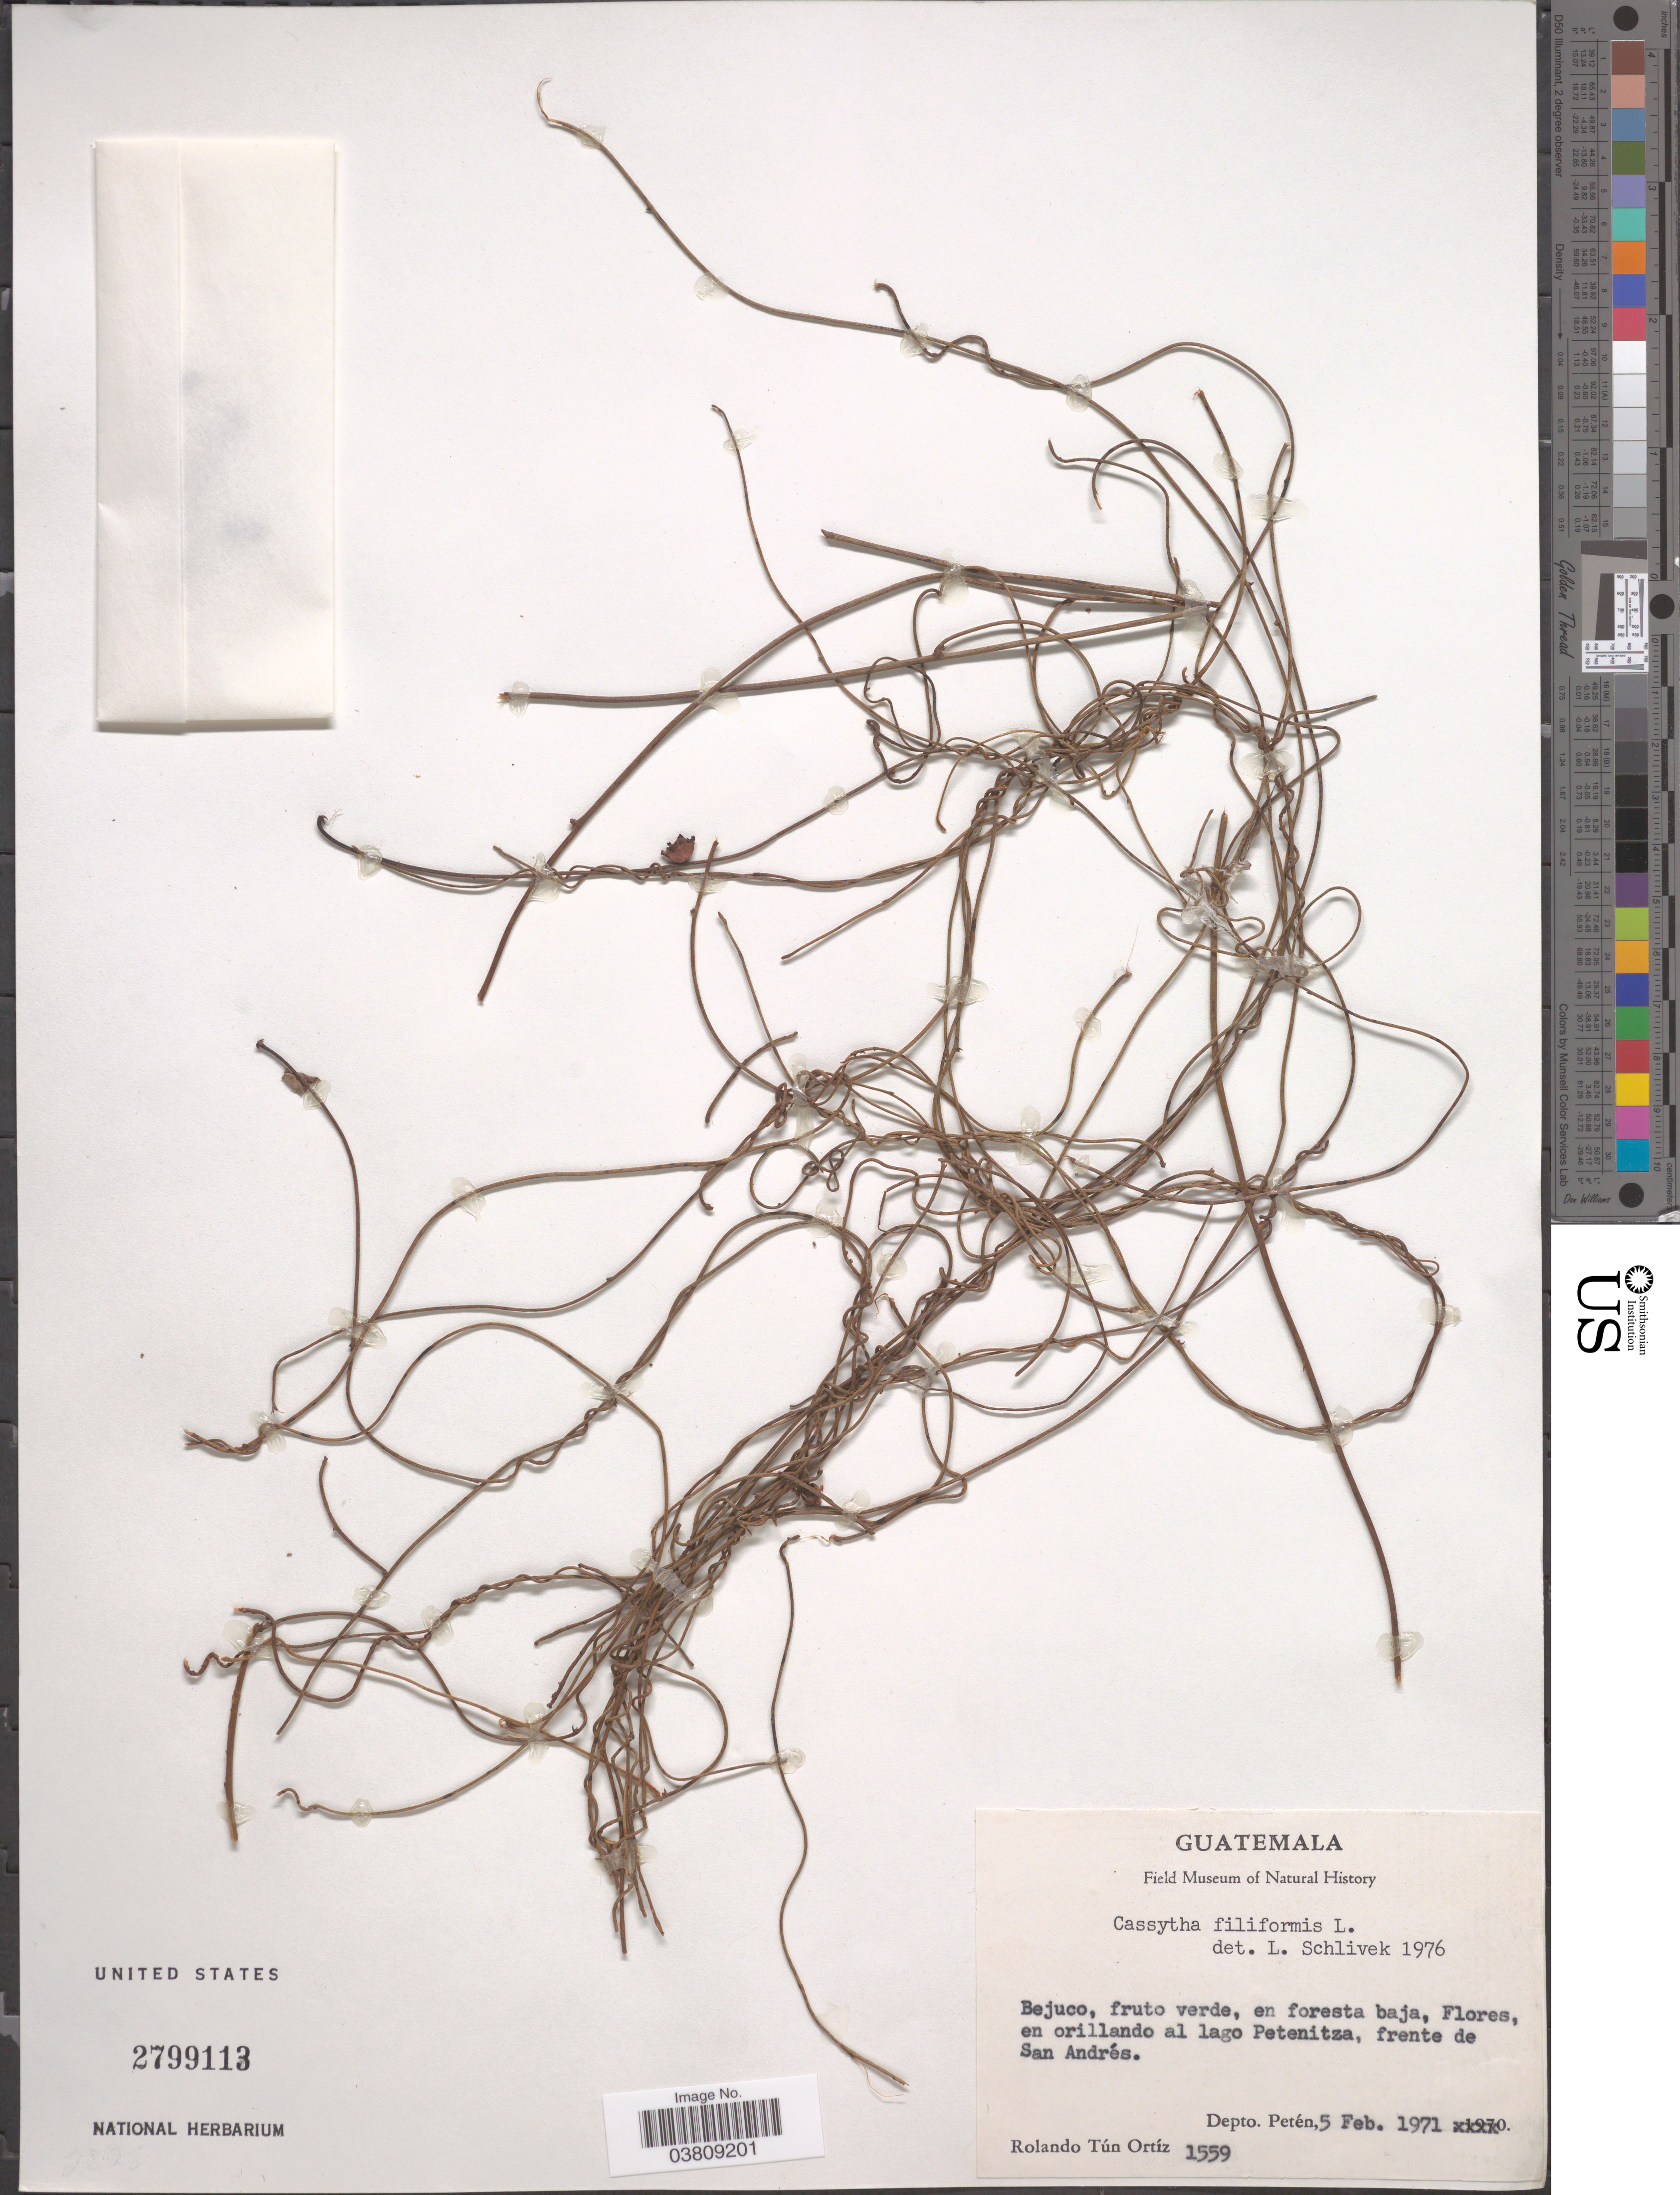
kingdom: Plantae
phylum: Tracheophyta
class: Magnoliopsida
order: Laurales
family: Lauraceae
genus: Cassytha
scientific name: Cassytha filiformis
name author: L.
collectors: R. T. Ortíz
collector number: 1559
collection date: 1971-02-05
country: Guatemala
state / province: El Peten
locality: Bejuco, en foresta baja, en orillando al lago Petenitza, frente de San Andrés. Depto. Petén.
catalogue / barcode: US 2799113